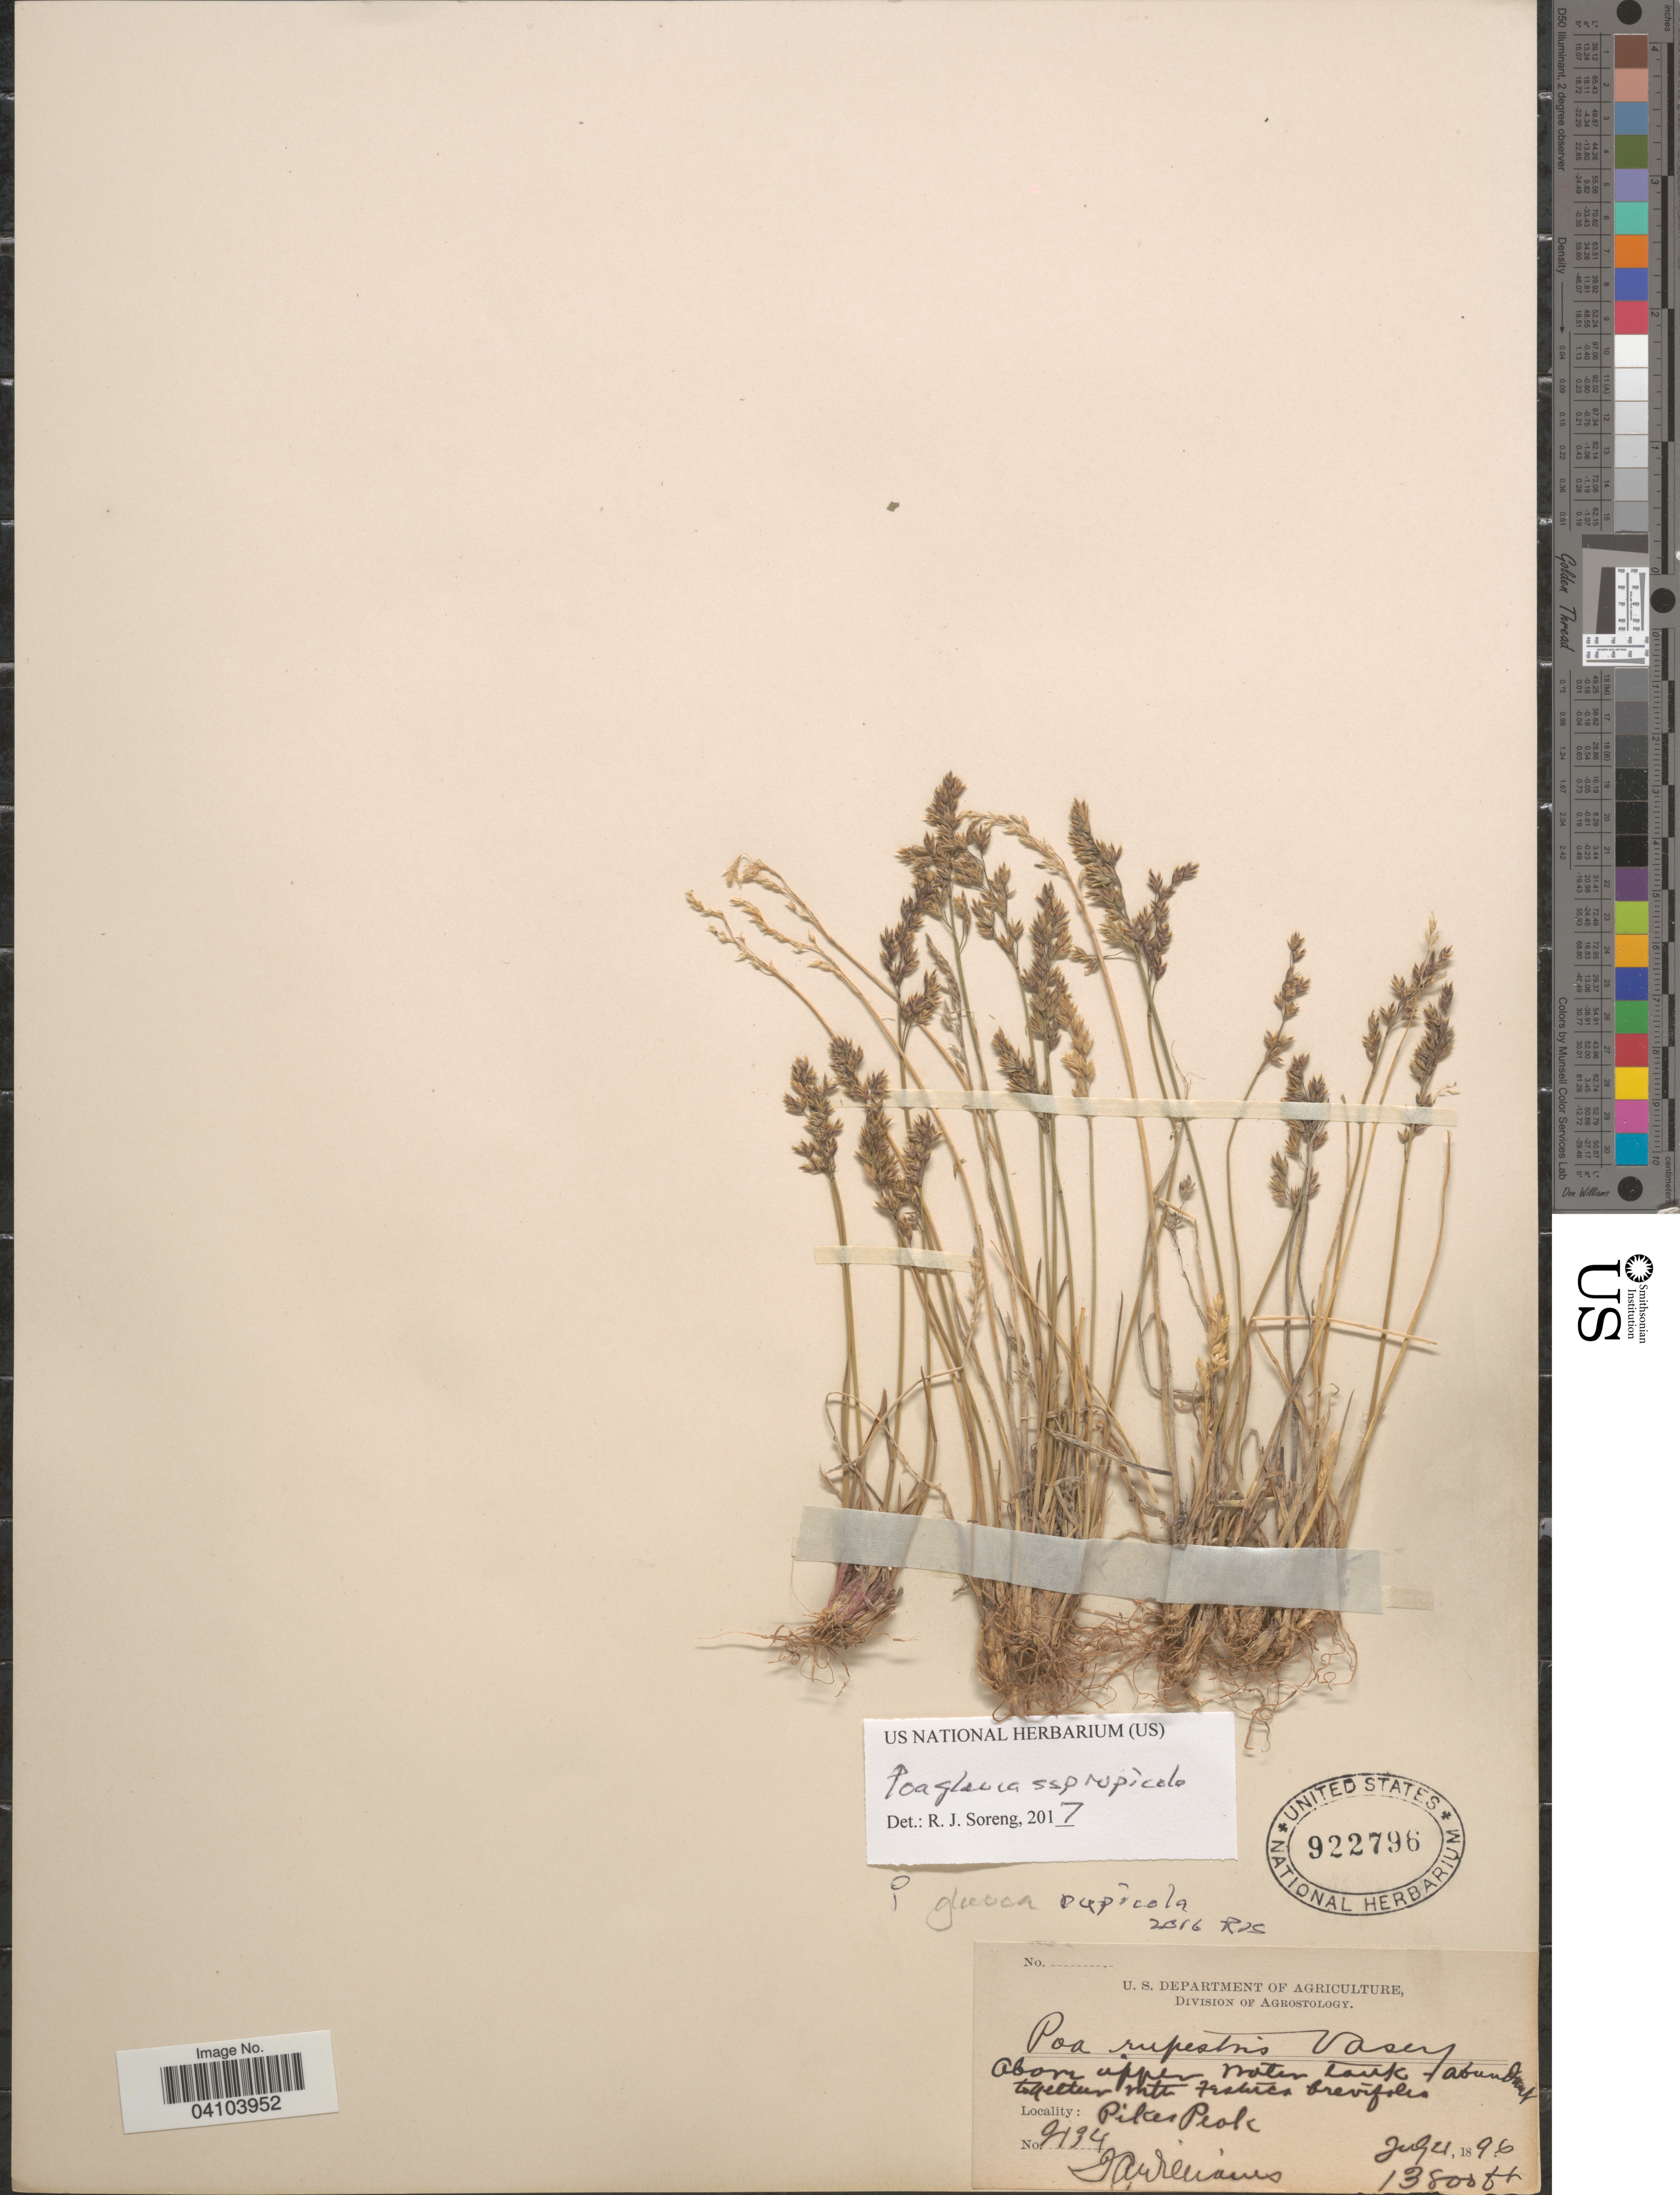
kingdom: Plantae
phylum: Tracheophyta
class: Liliopsida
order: Poales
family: Poaceae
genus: Poa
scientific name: Poa glauca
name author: Vahl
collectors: J. A. Williams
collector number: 9134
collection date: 1896-07-21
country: United States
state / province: Colorado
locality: Pikes Peak.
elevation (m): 4206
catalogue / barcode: US 922796